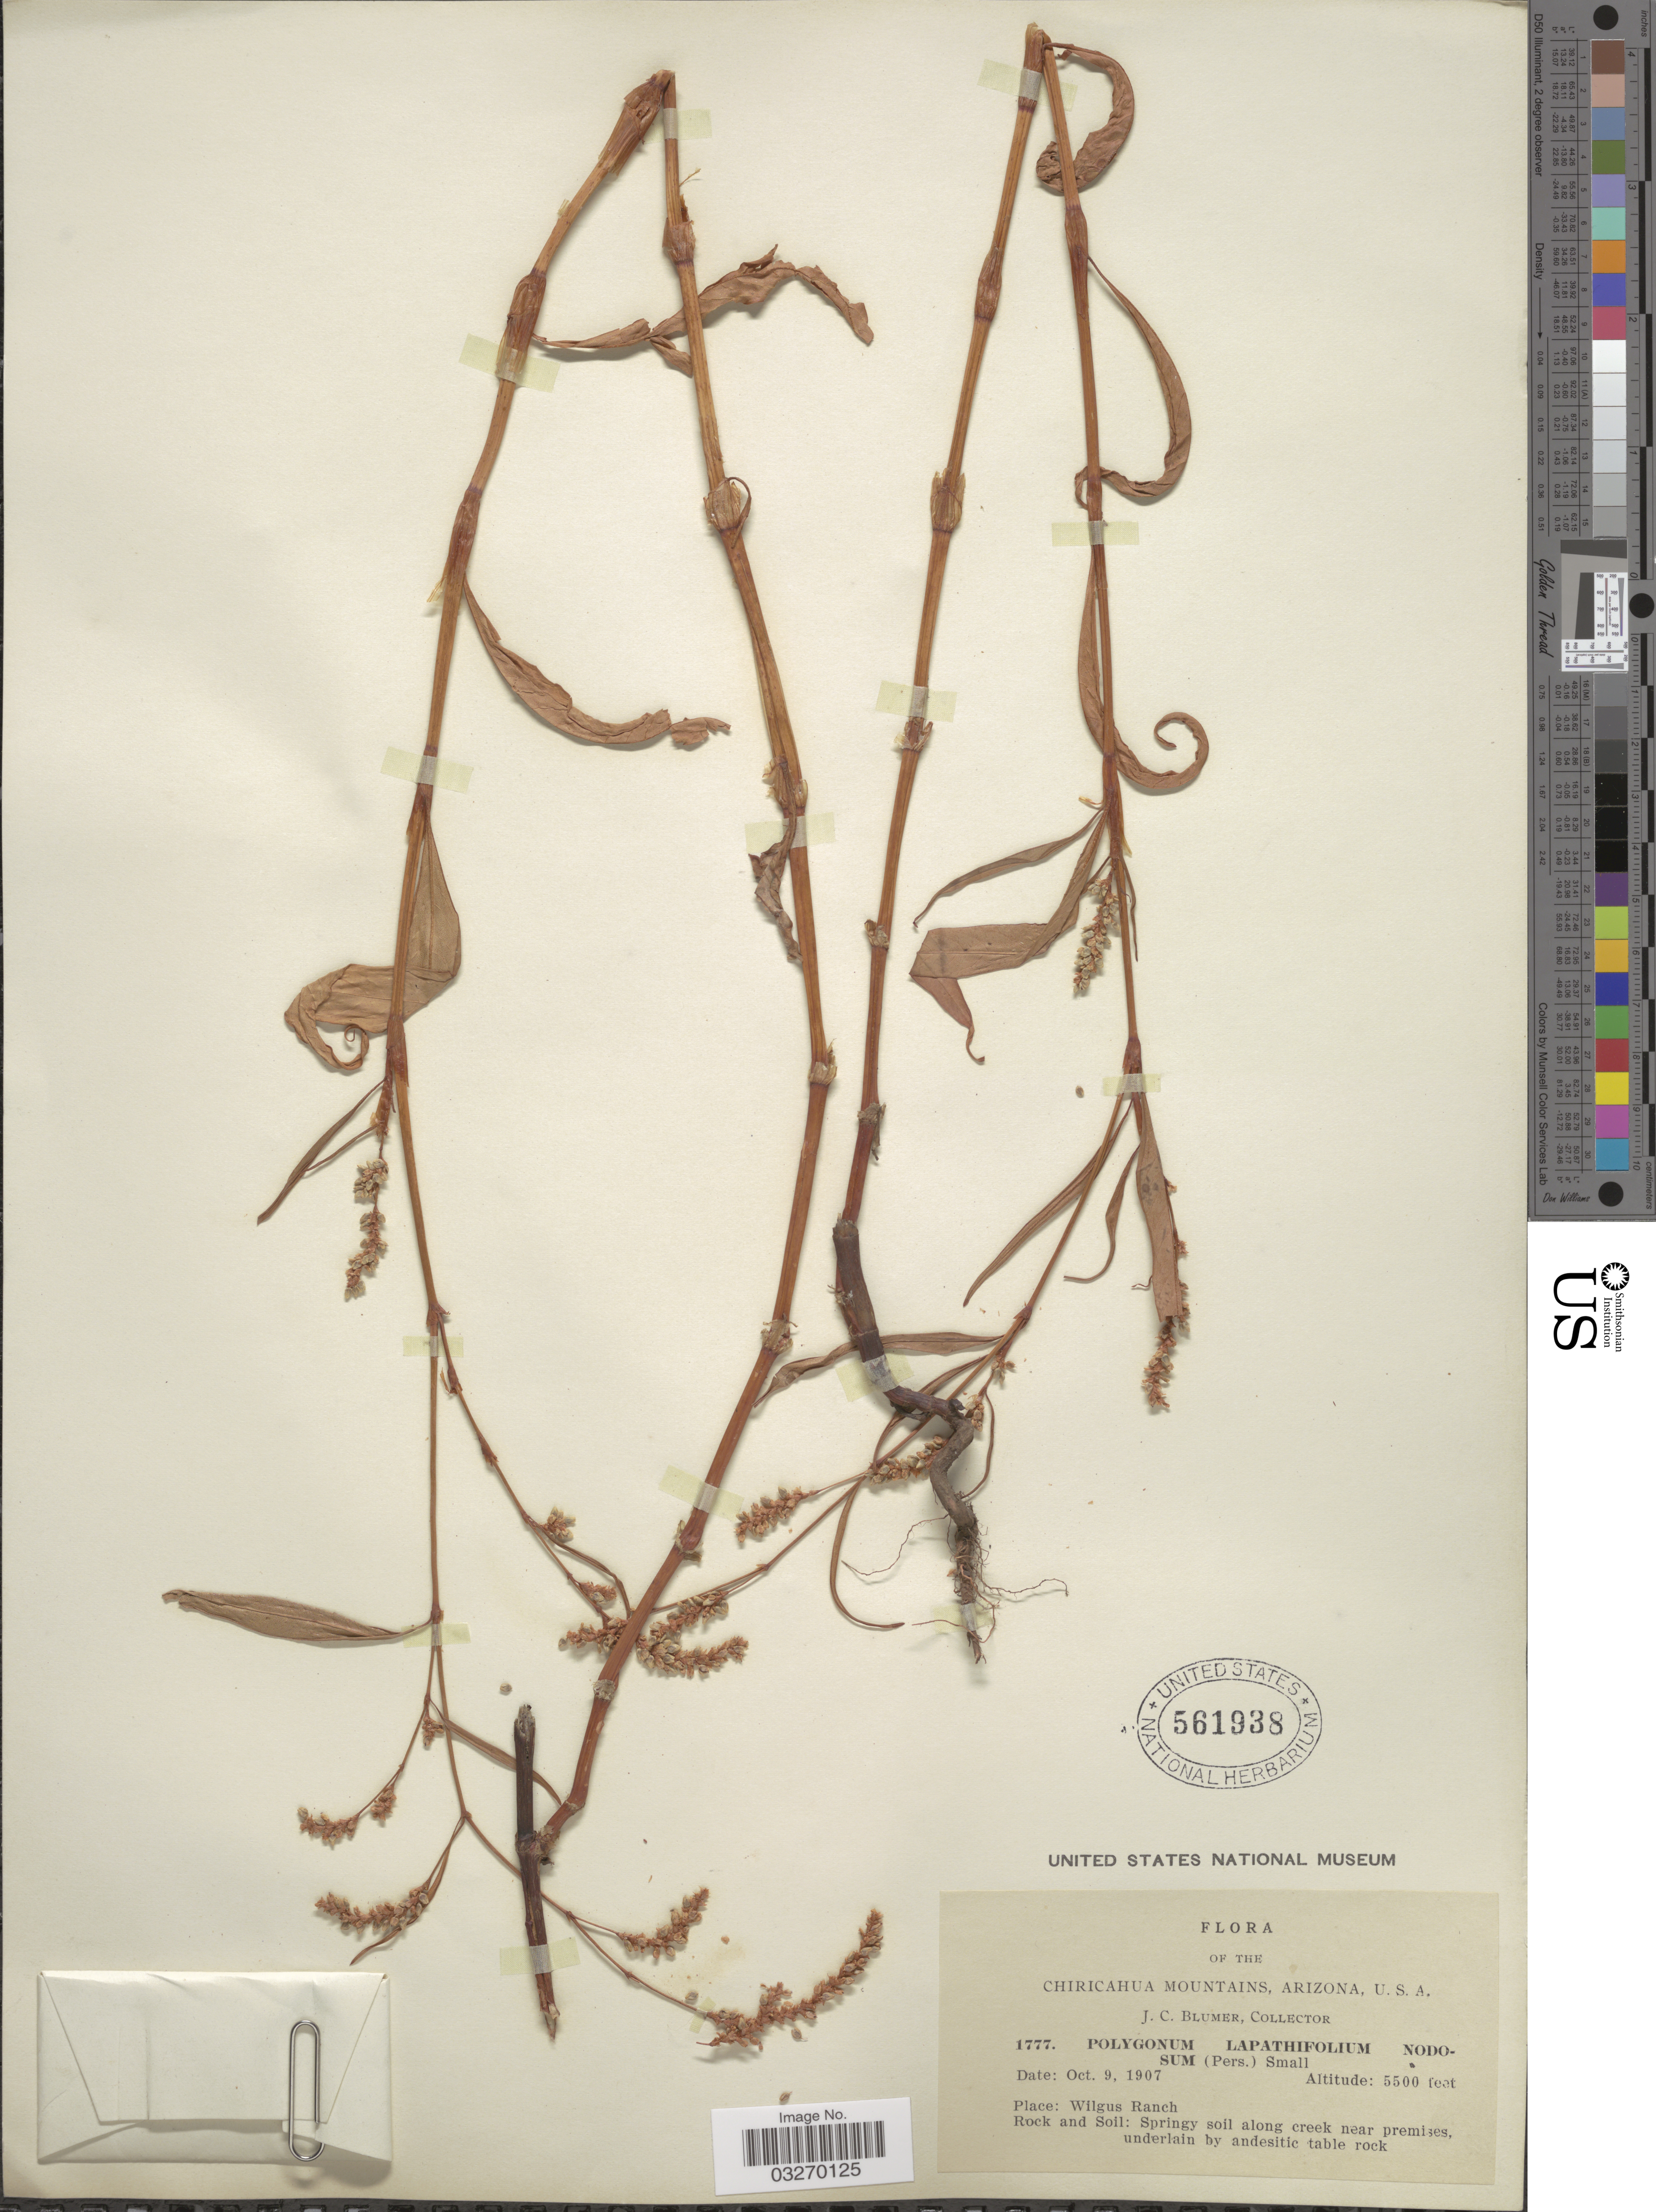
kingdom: Plantae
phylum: Tracheophyta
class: Magnoliopsida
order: Caryophyllales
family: Polygonaceae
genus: Persicaria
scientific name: Persicaria lapathifolia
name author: (L.) Delarbre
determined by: Atha, D. E.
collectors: J. C. Blumer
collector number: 1777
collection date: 1907-10-09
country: United States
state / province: Arizona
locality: Chircahua Mountains. Wilgus Ranch.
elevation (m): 1676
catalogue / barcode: US 561938